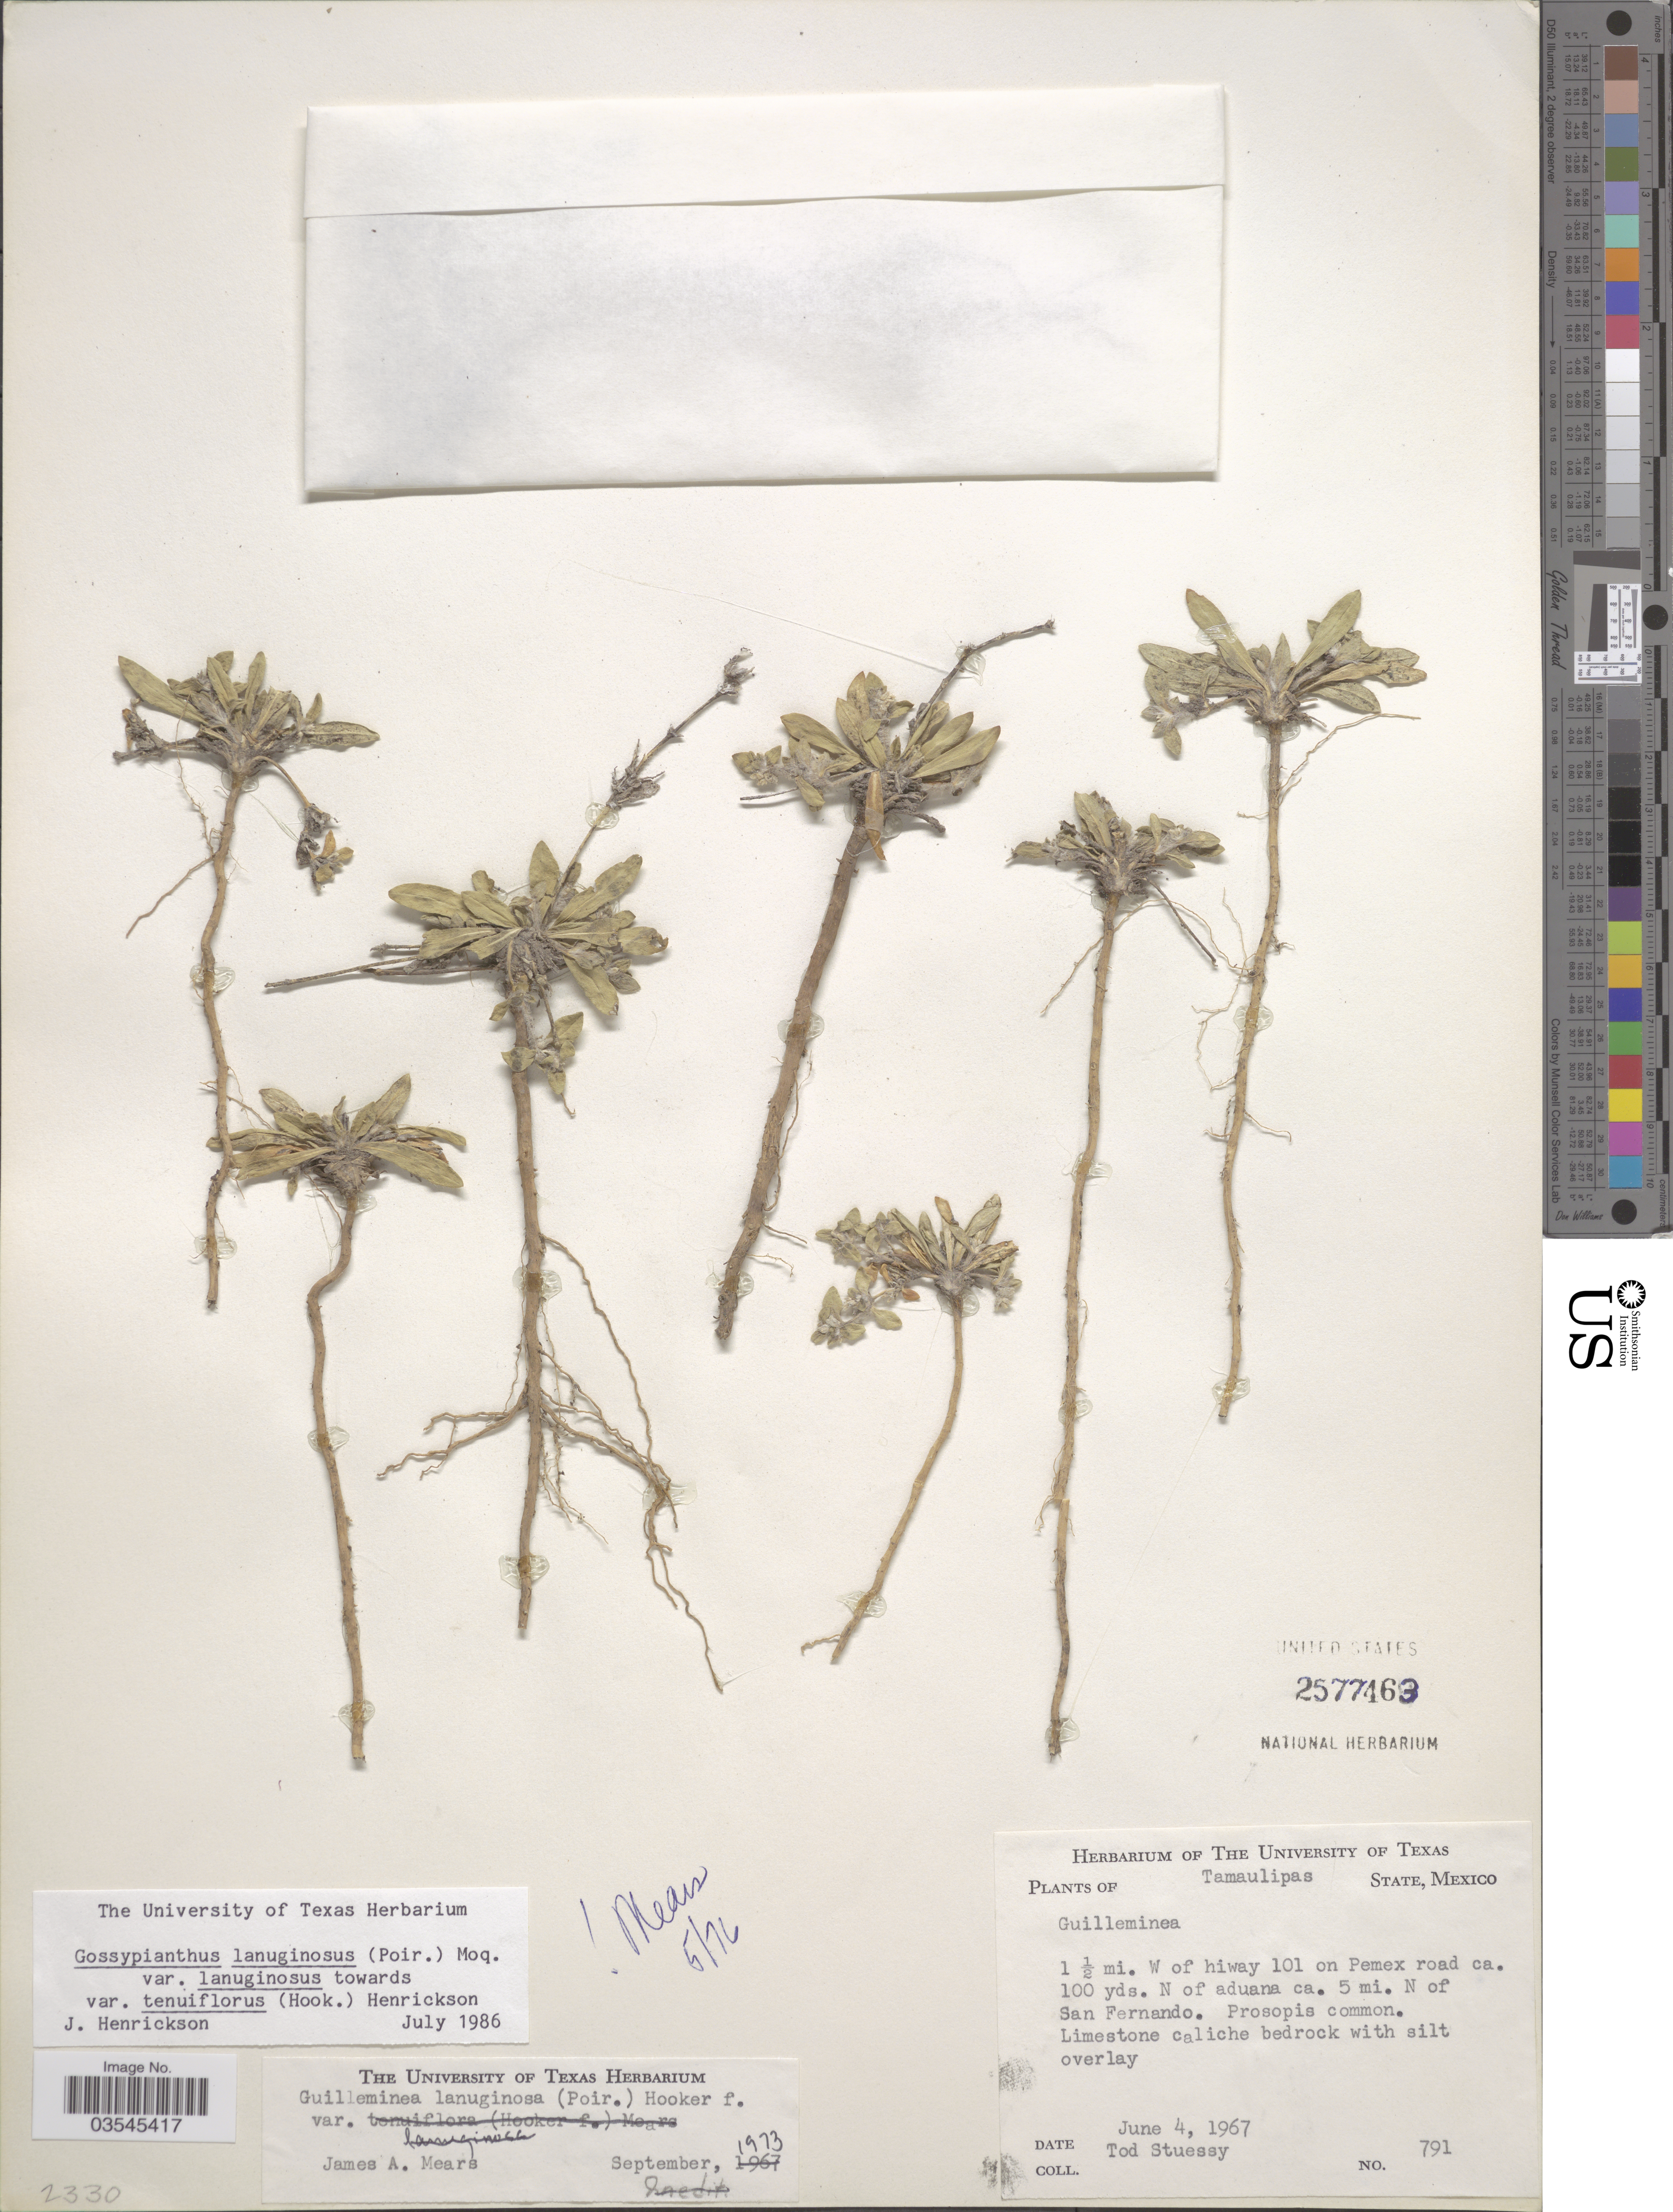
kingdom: Plantae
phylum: Tracheophyta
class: Magnoliopsida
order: Caryophyllales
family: Amaranthaceae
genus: Guilleminea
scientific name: Guilleminea lanuginosa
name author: (Poir.) Benth. & Hook. f.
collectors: T. Stuessy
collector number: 791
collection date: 1967-06-04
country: Mexico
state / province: Tamaulipas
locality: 1½ mi. W of hiway 101 on Pemex road ca. 100 yds. N of aduana ca. 5 mi. N of San Fernando.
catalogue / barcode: US 2577463